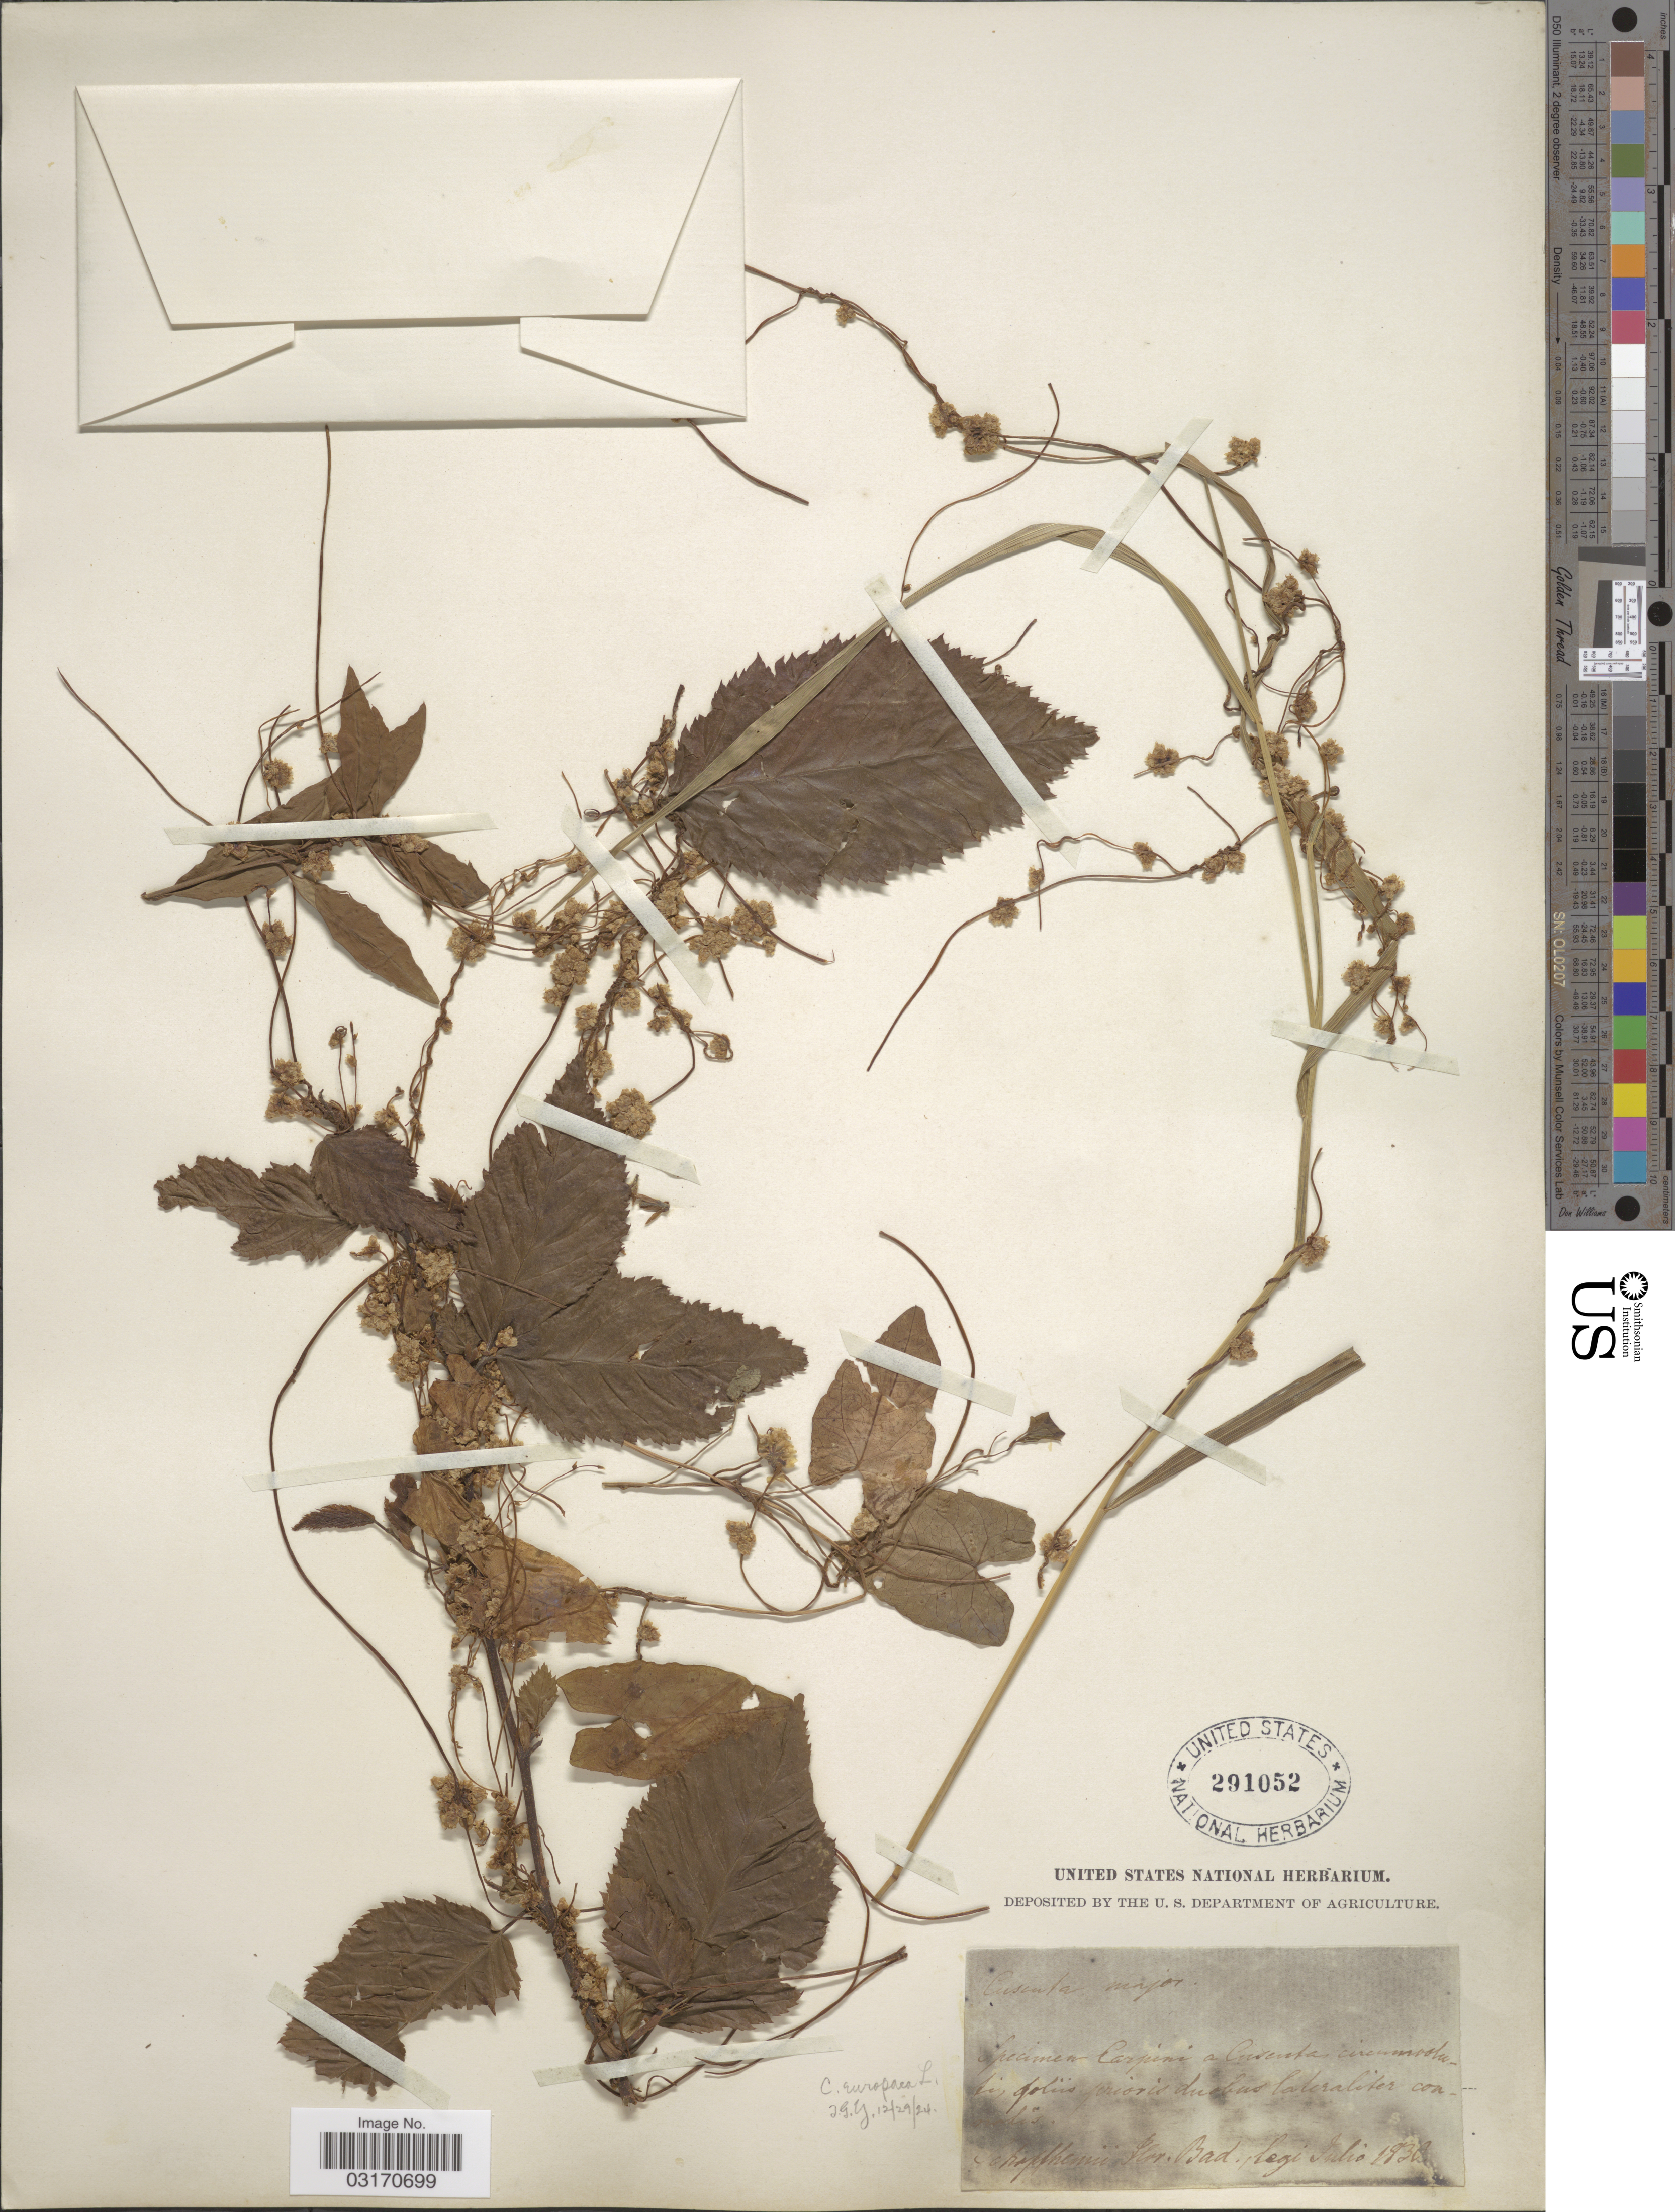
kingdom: Plantae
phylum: Tracheophyta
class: Magnoliopsida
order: Solanales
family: Convolvulaceae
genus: Cuscuta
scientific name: Cuscuta europaea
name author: L.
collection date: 1938-07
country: Germany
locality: Schopfheim. Bad.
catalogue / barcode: US 291052